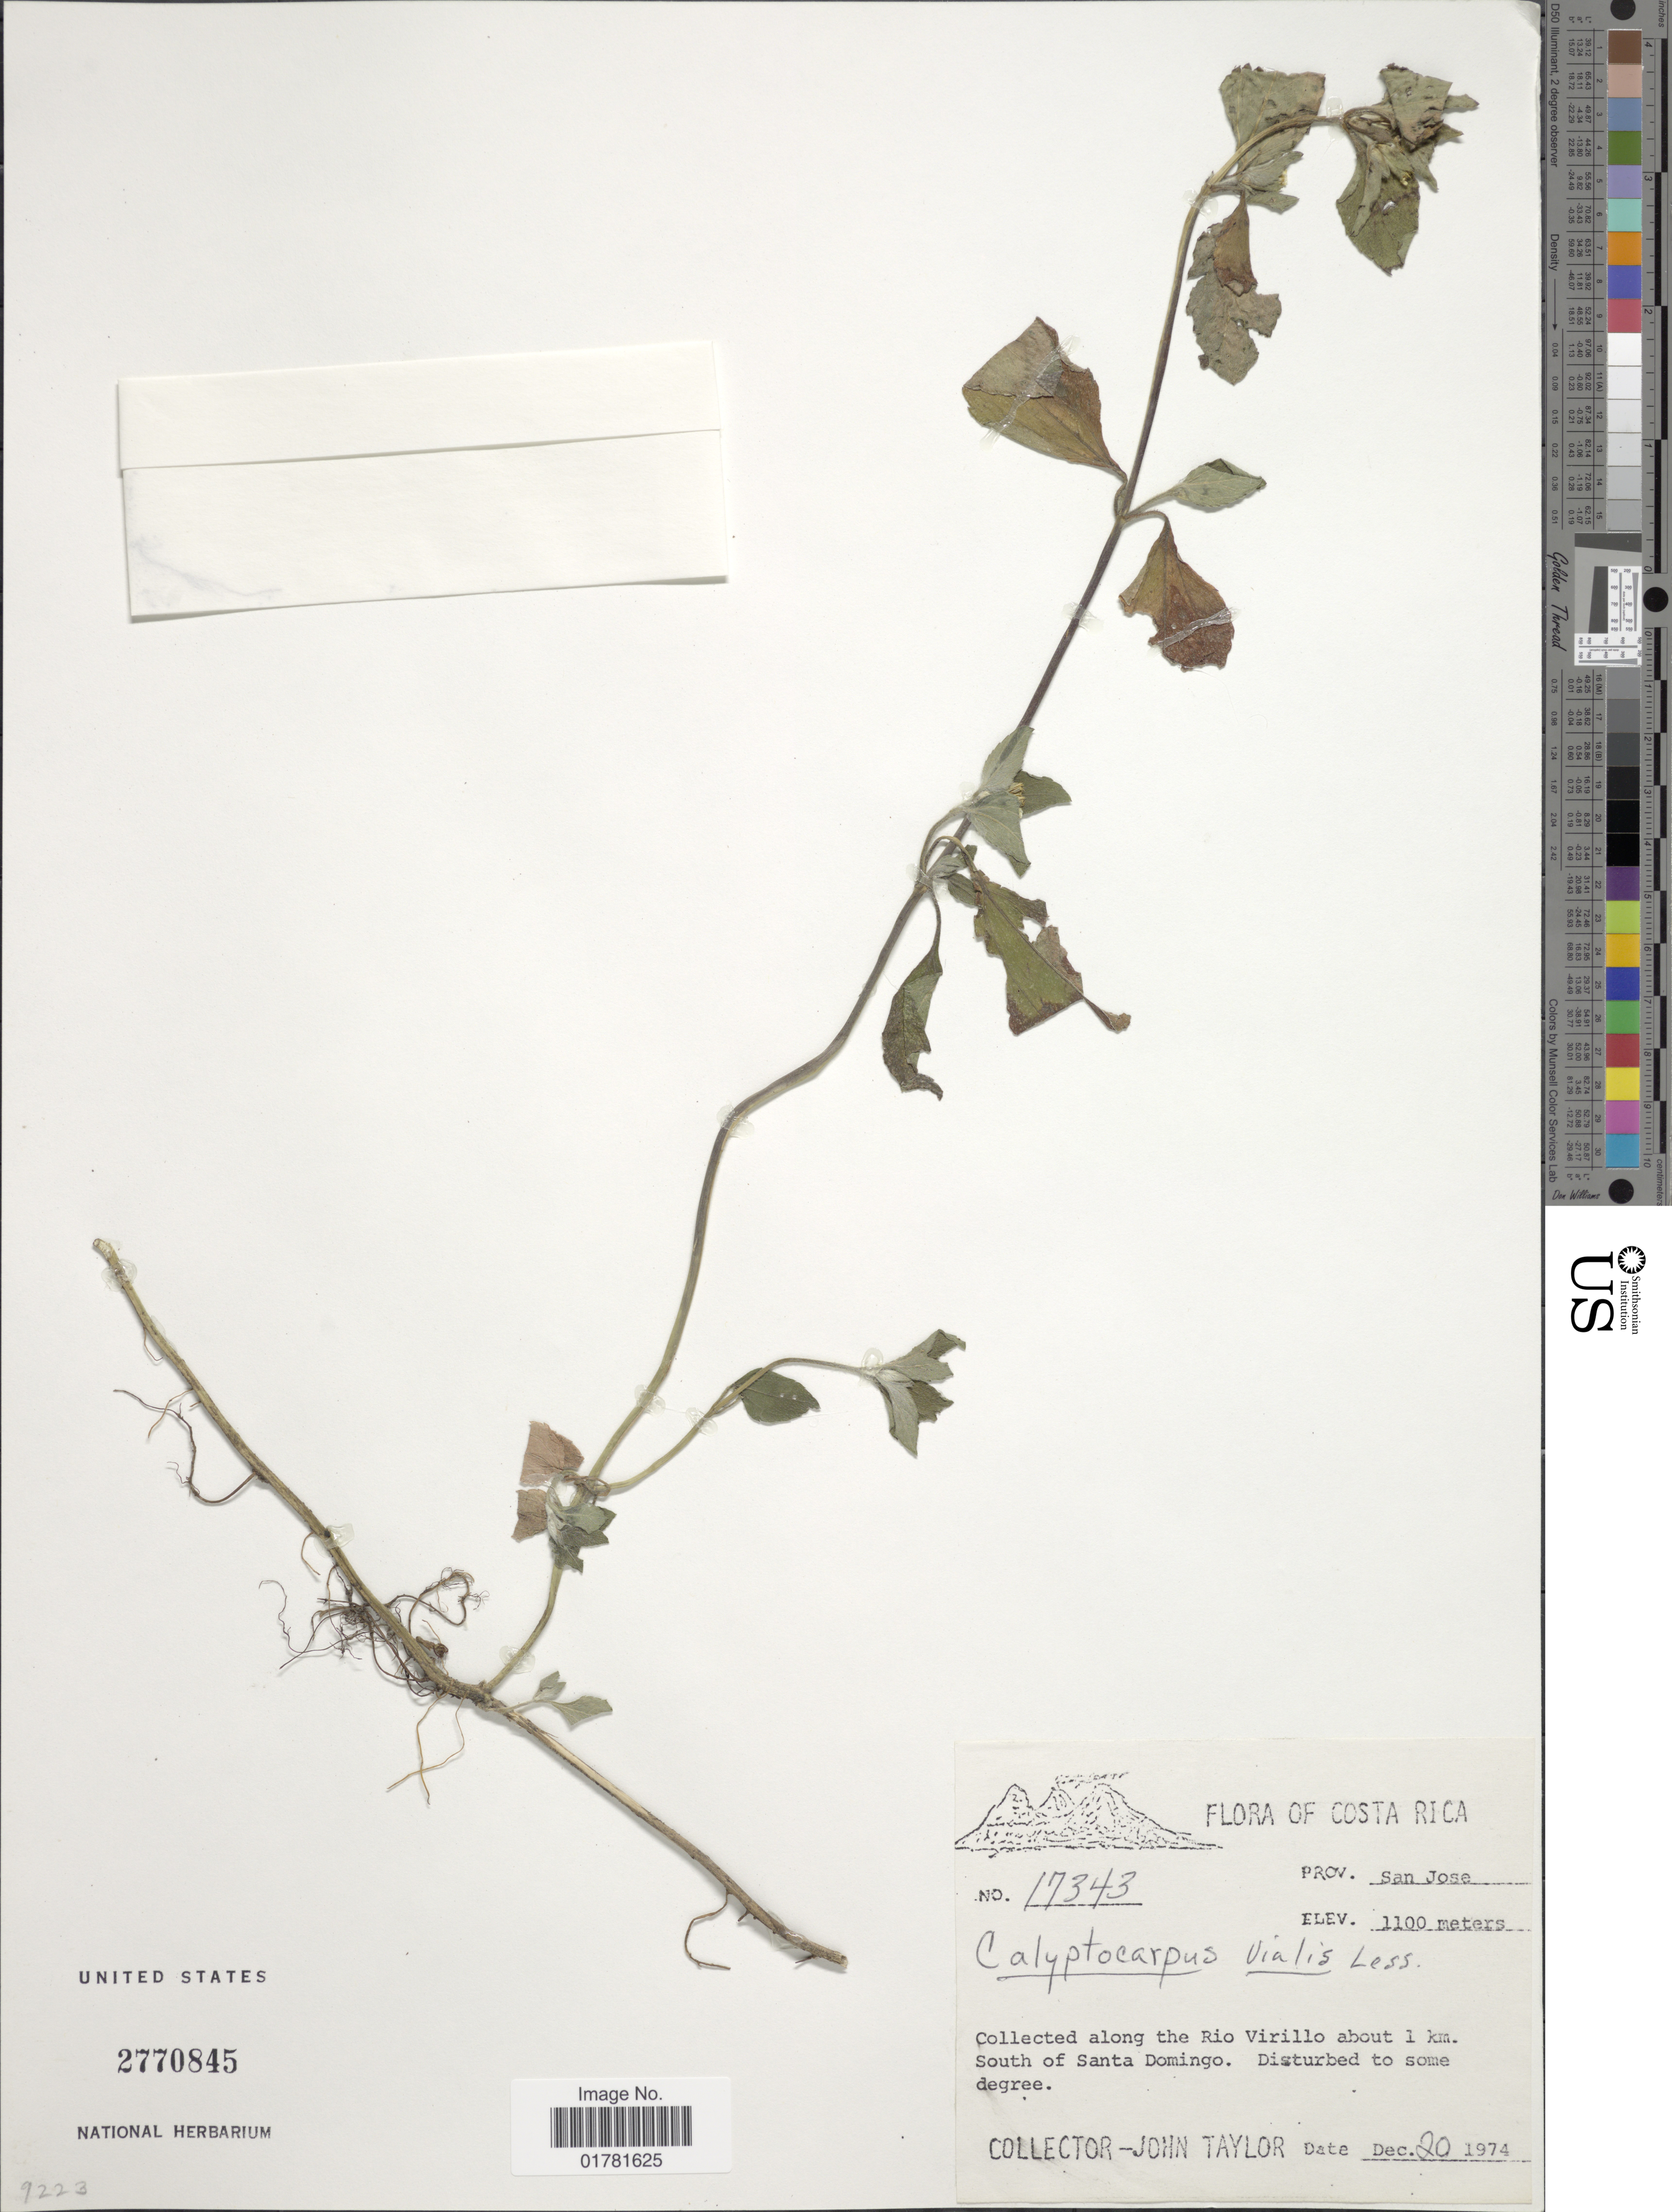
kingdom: Plantae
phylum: Tracheophyta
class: Magnoliopsida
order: Asterales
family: Asteraceae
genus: Calyptocarpus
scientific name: Calyptocarpus wendlandii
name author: Sch. Bip.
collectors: J. Taylor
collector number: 17343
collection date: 1974-12-20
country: Costa Rica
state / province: San José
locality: Collected along the Rio Virillo about 1 km South of Santo Domingo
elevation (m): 1100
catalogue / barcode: US 2770845